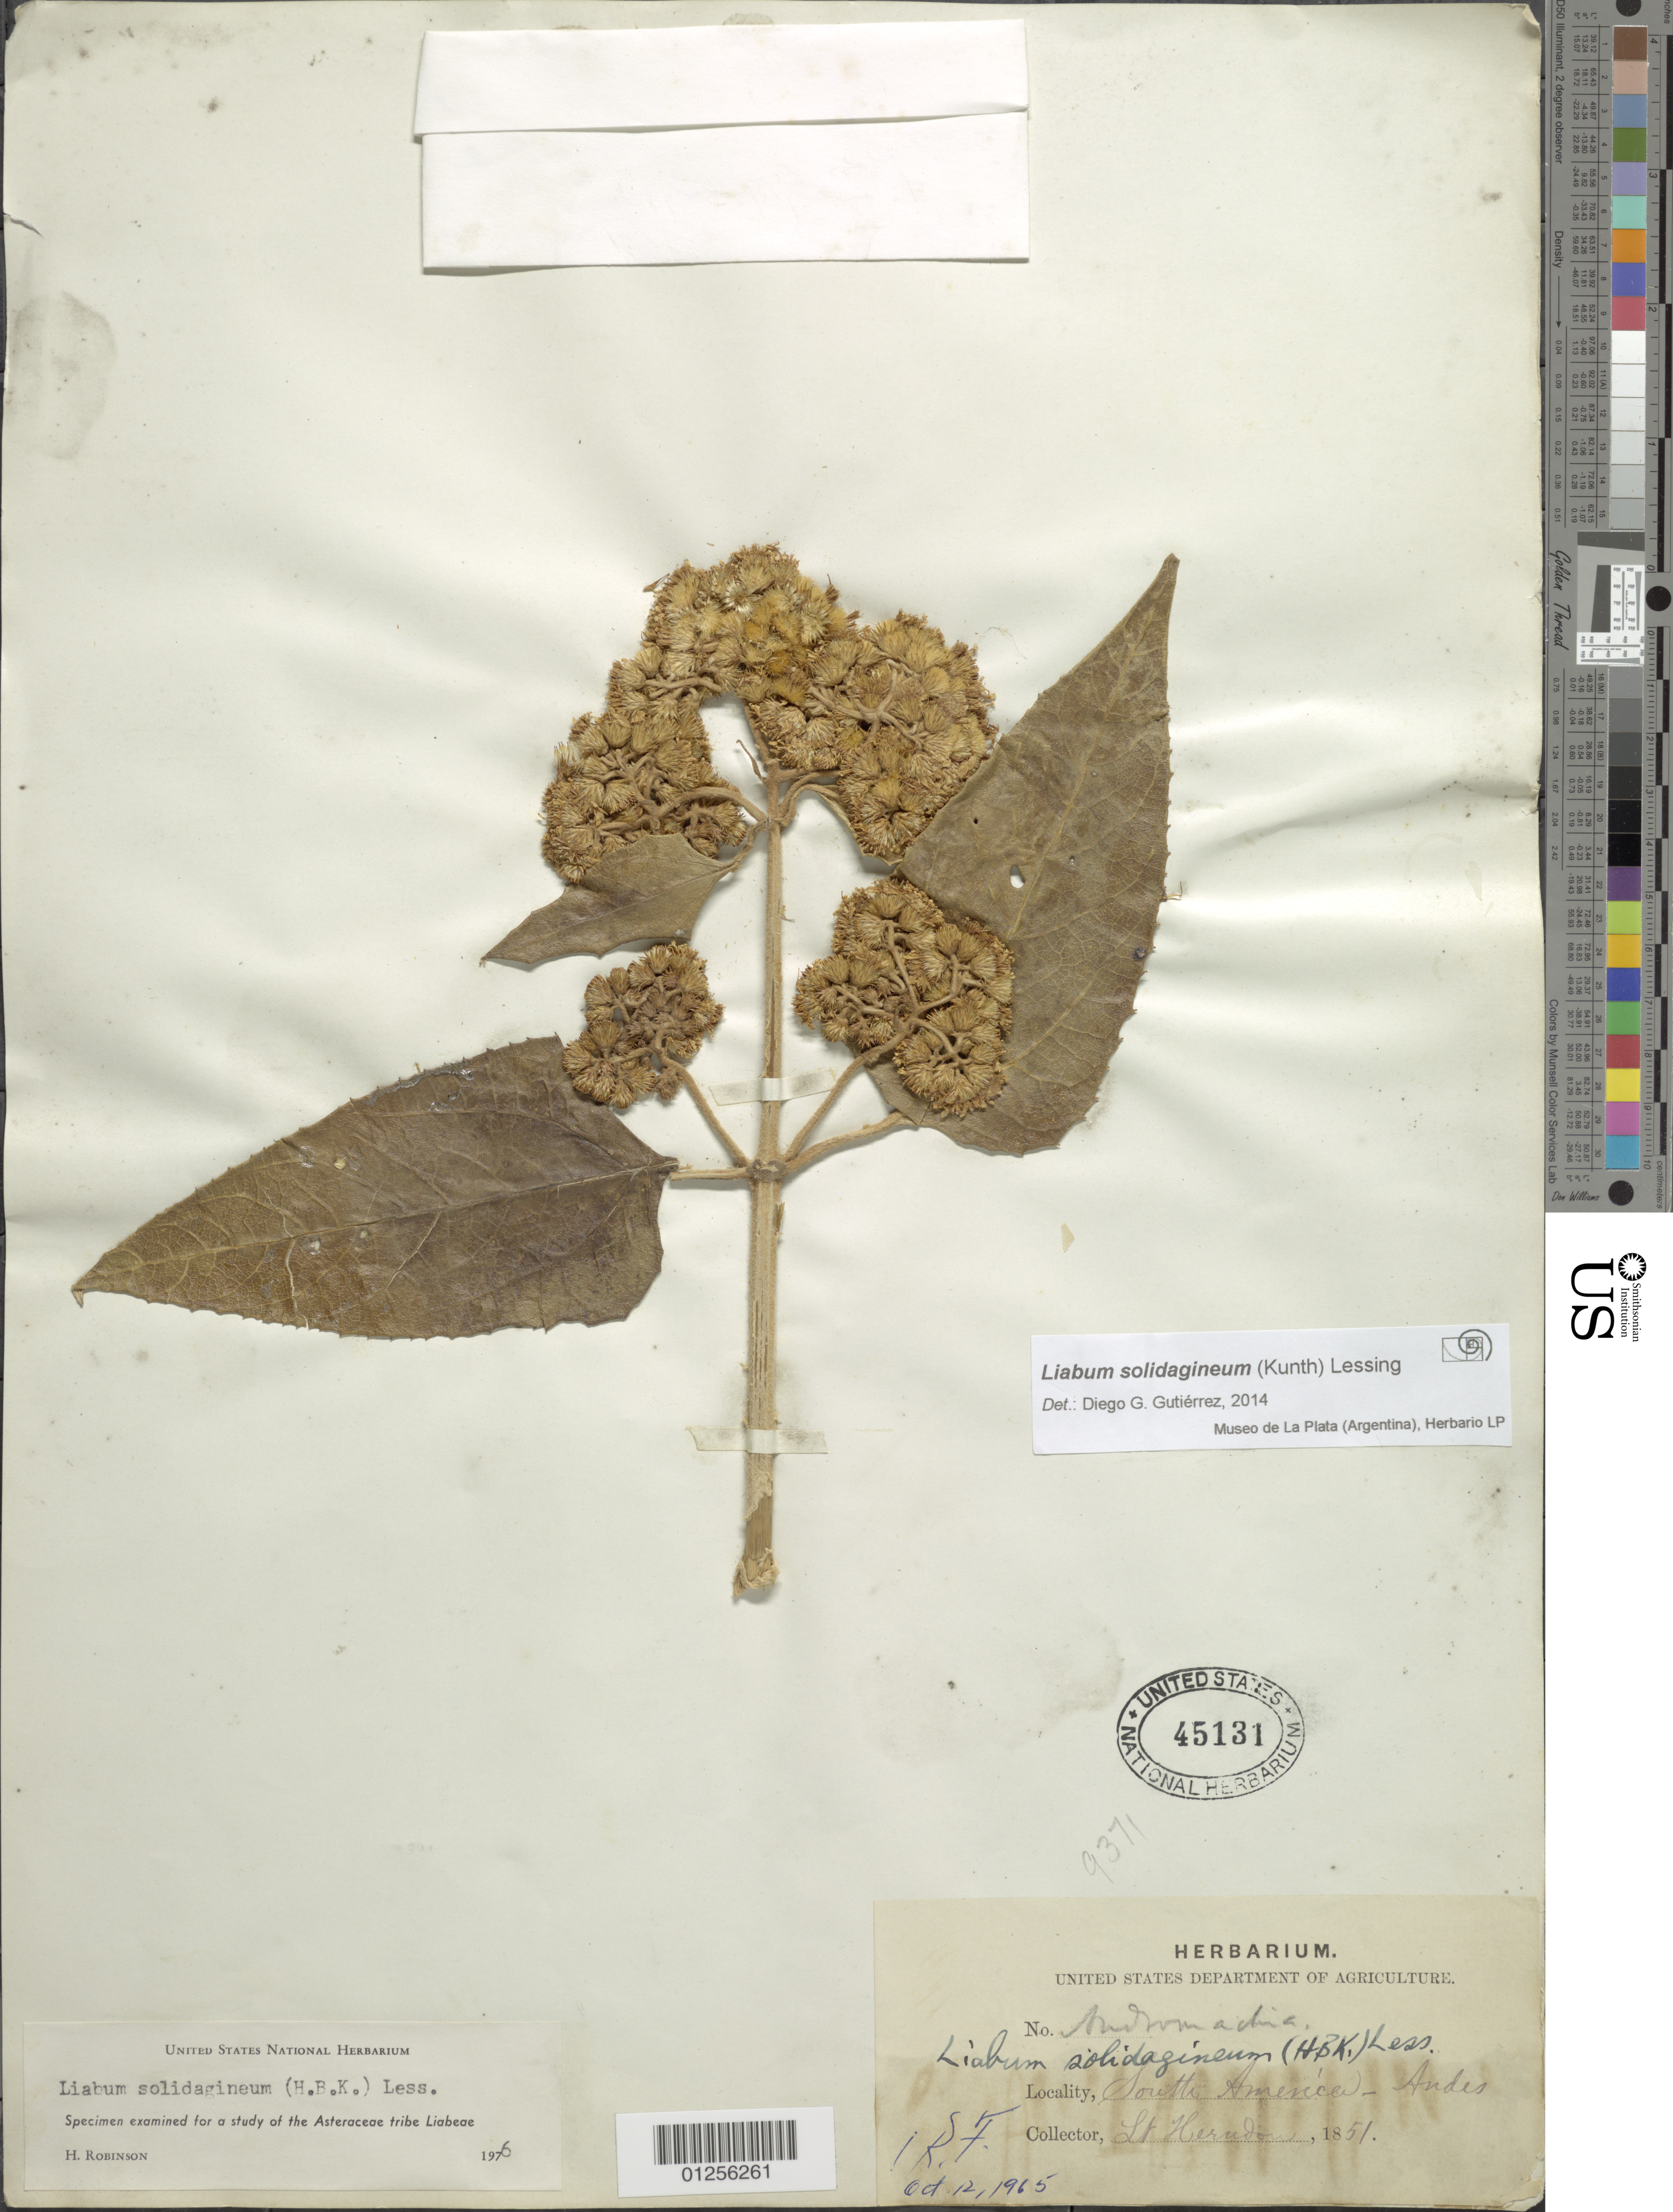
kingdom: Plantae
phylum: Tracheophyta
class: Magnoliopsida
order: Asterales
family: Asteraceae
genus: Liabum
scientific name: Liabum solidagineum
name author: (Kunth) Less.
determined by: Gutierrez, D. G.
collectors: L. Herndon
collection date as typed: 1851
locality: Andes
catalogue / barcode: US 45131